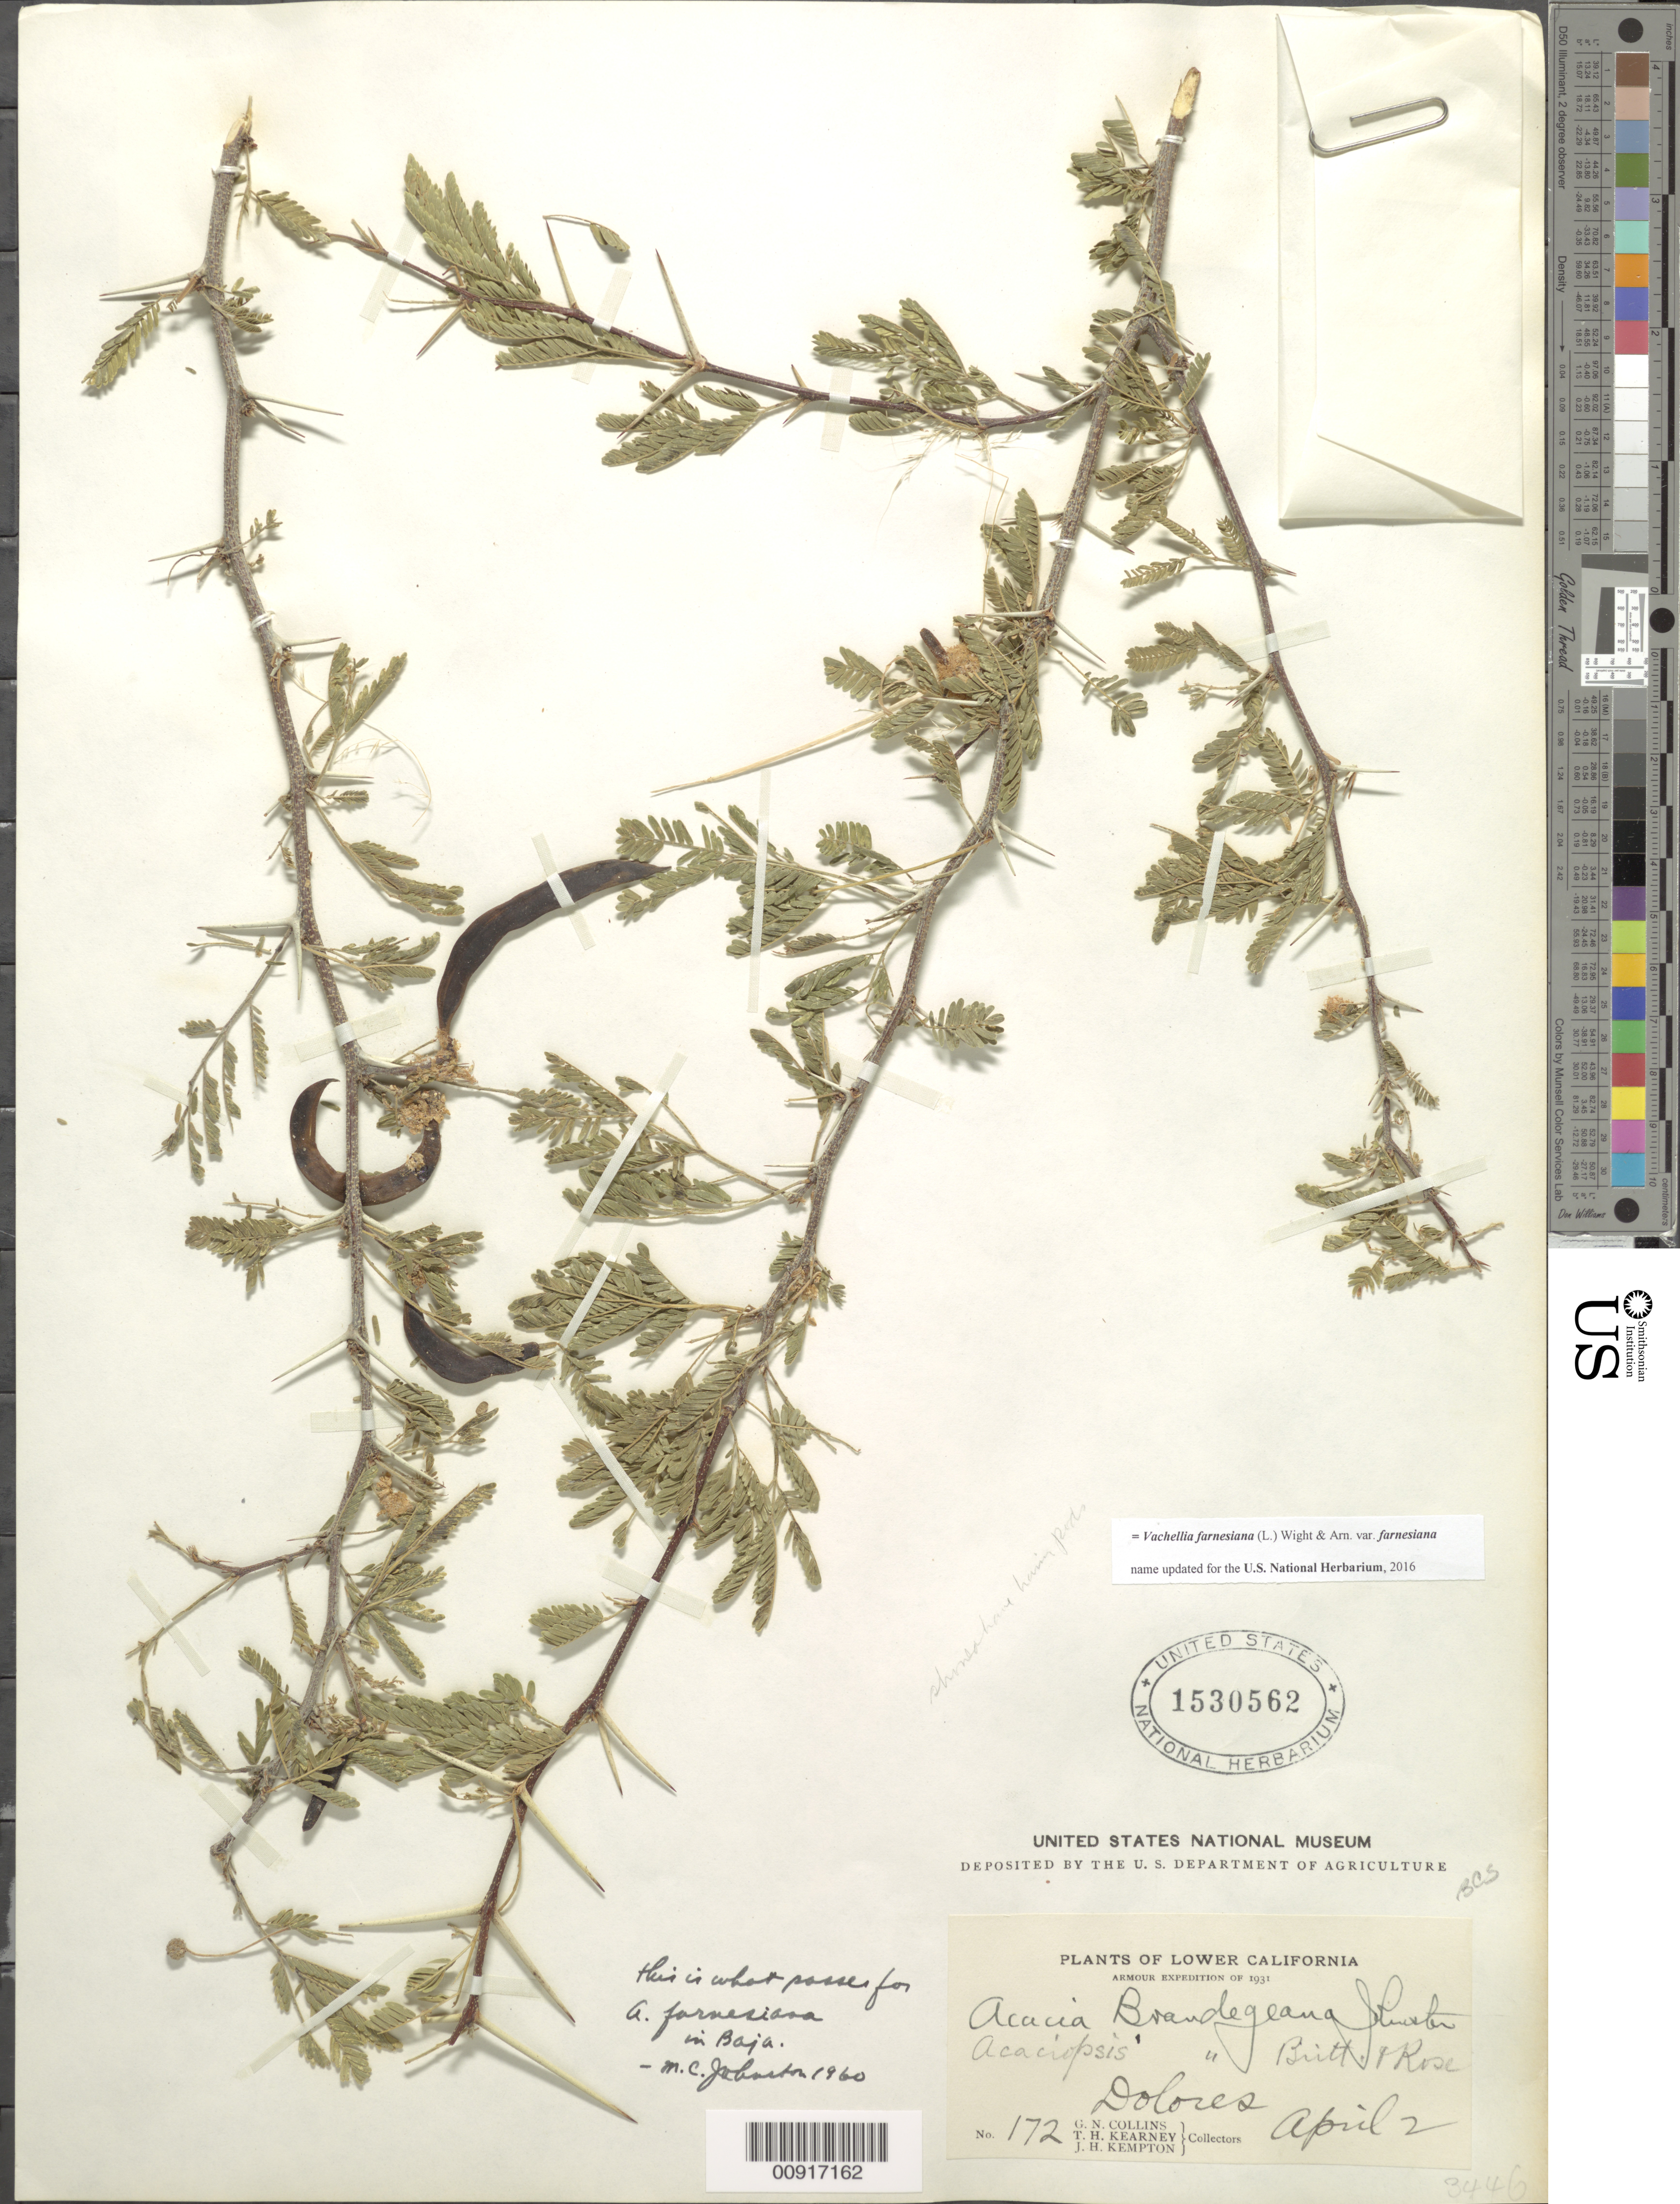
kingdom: Plantae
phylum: Tracheophyta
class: Magnoliopsida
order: Fabales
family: Fabaceae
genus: Vachellia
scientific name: Vachellia farnesiana var. farnesiana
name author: (L.) Wight & Arn.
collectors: G. N. Collins, T. H. Kearney & J. H. Kempton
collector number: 172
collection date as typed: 02 Apr 1931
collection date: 1931-04-02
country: Mexico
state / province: Baja California Sur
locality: Dolores.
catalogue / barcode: US 1530562